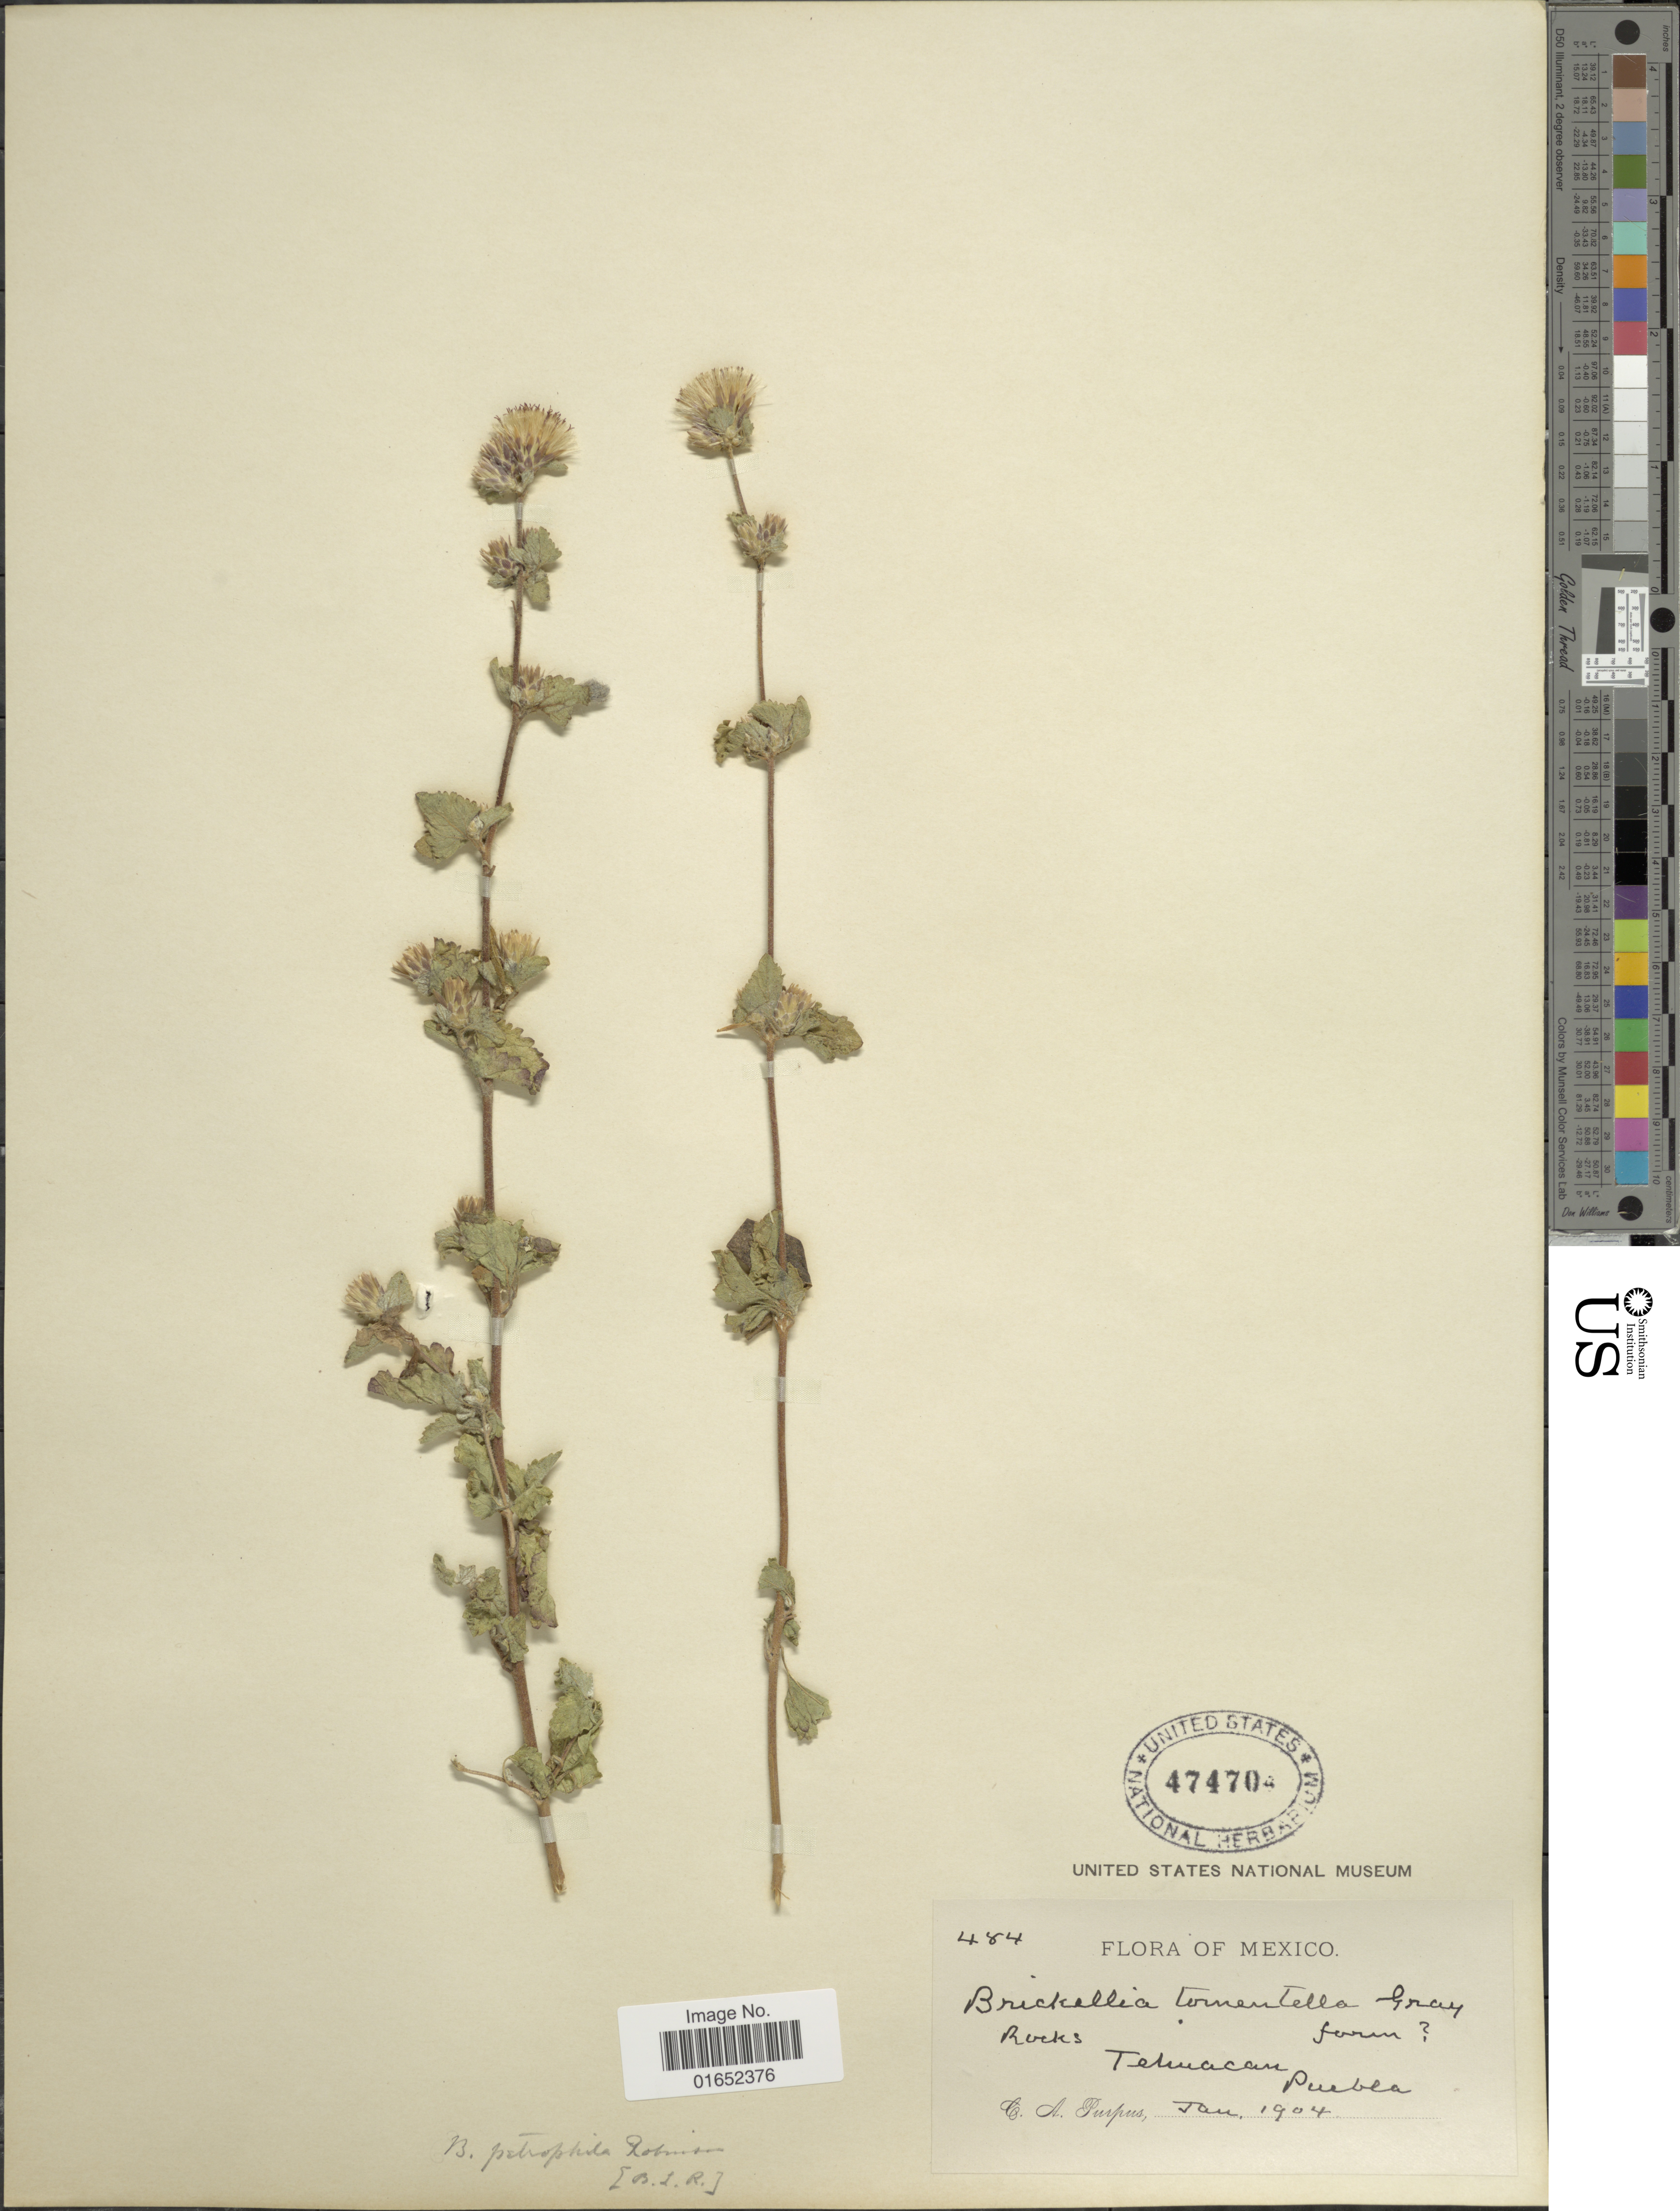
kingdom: Plantae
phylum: Tracheophyta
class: Magnoliopsida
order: Asterales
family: Asteraceae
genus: Brickellia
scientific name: Brickellia veronicaefolia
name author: (Kunth) A. Gray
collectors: C. A. Purpus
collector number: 484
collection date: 1904-01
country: Mexico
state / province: Puebla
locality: Rocks, Tehuacan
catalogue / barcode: US 474704